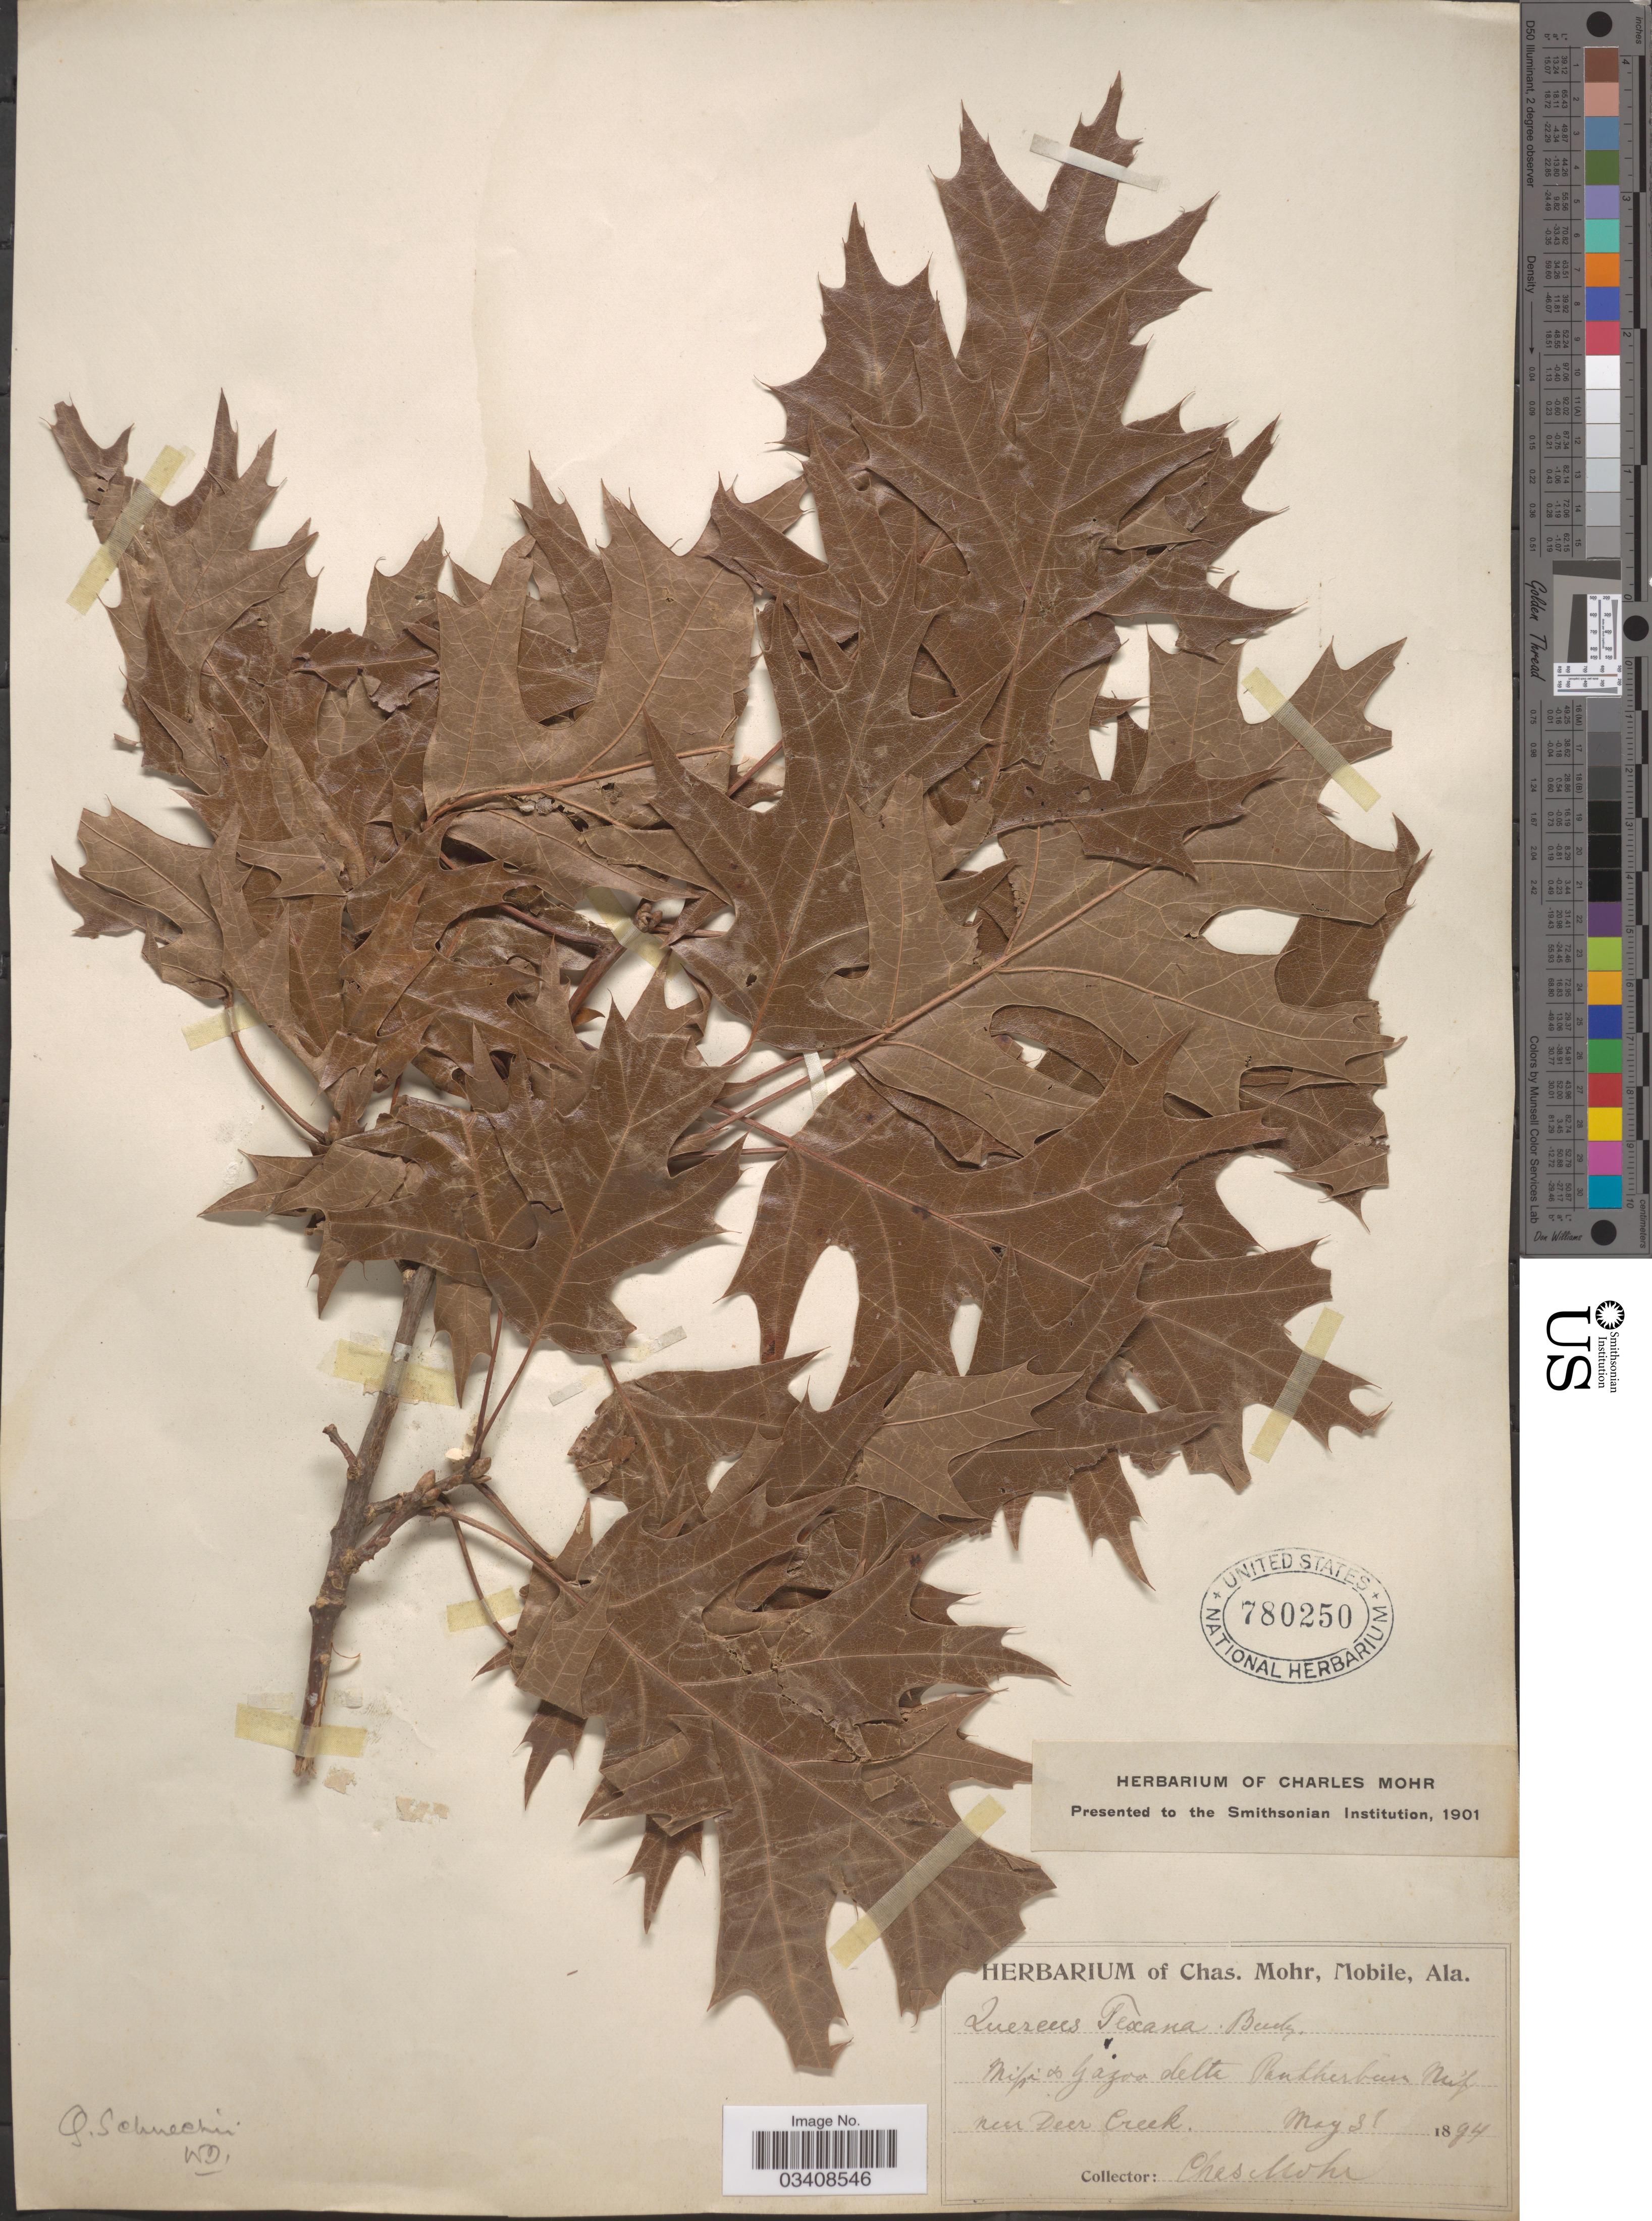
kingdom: Plantae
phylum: Tracheophyta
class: Magnoliopsida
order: Fagales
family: Fagaceae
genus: Quercus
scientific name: Quercus shumardii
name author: Buckley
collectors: Mohr, C. T. (herbarium)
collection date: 1894-05-31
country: United States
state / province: Mississippi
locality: Missisppi Gazou delta. Pantherbasin Miss. [interpreted] near Deer Creek.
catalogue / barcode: US 780250